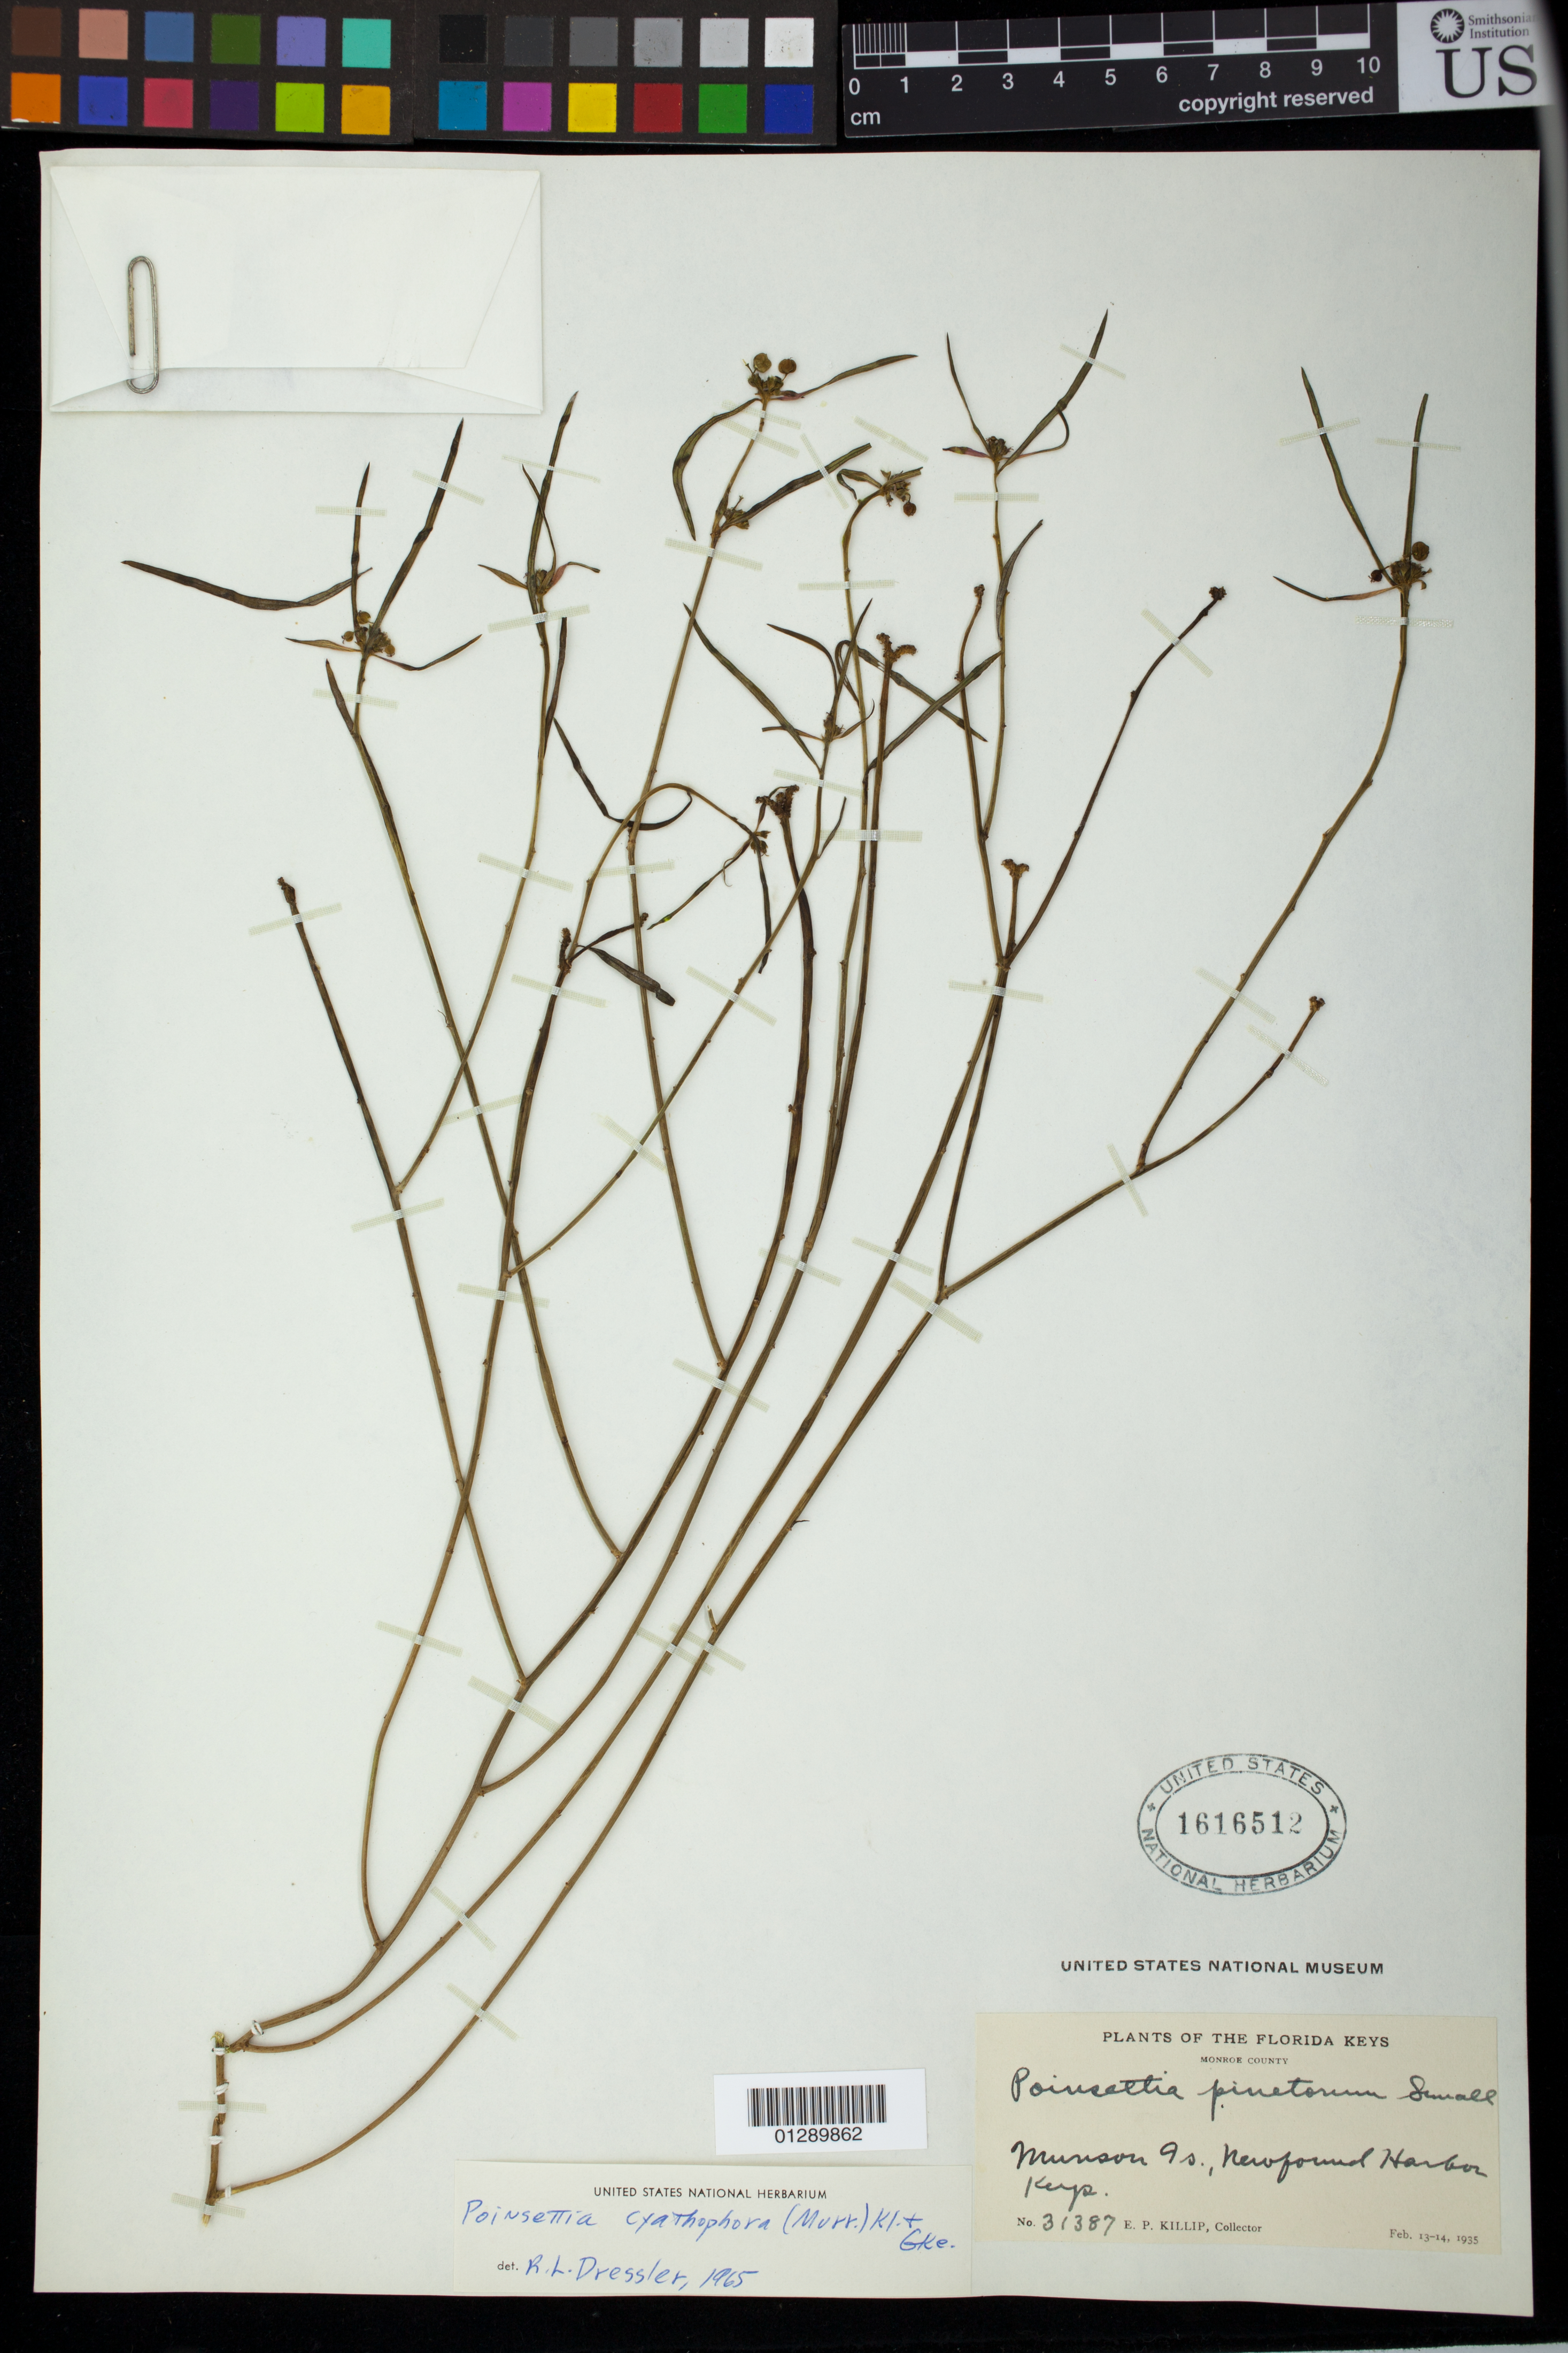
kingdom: Plantae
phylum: Tracheophyta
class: Magnoliopsida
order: Malpighiales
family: Euphorbiaceae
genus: Euphorbia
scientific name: Euphorbia heterophylla var. cyathophora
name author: (Murr.) Griseb.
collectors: E. P. Killip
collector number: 31387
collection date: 1935-02-13/1935-02-14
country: United States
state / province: Florida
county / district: Monroe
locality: Florida Keys, Munson 9s. Newfound Harbor Keys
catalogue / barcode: US 1616512